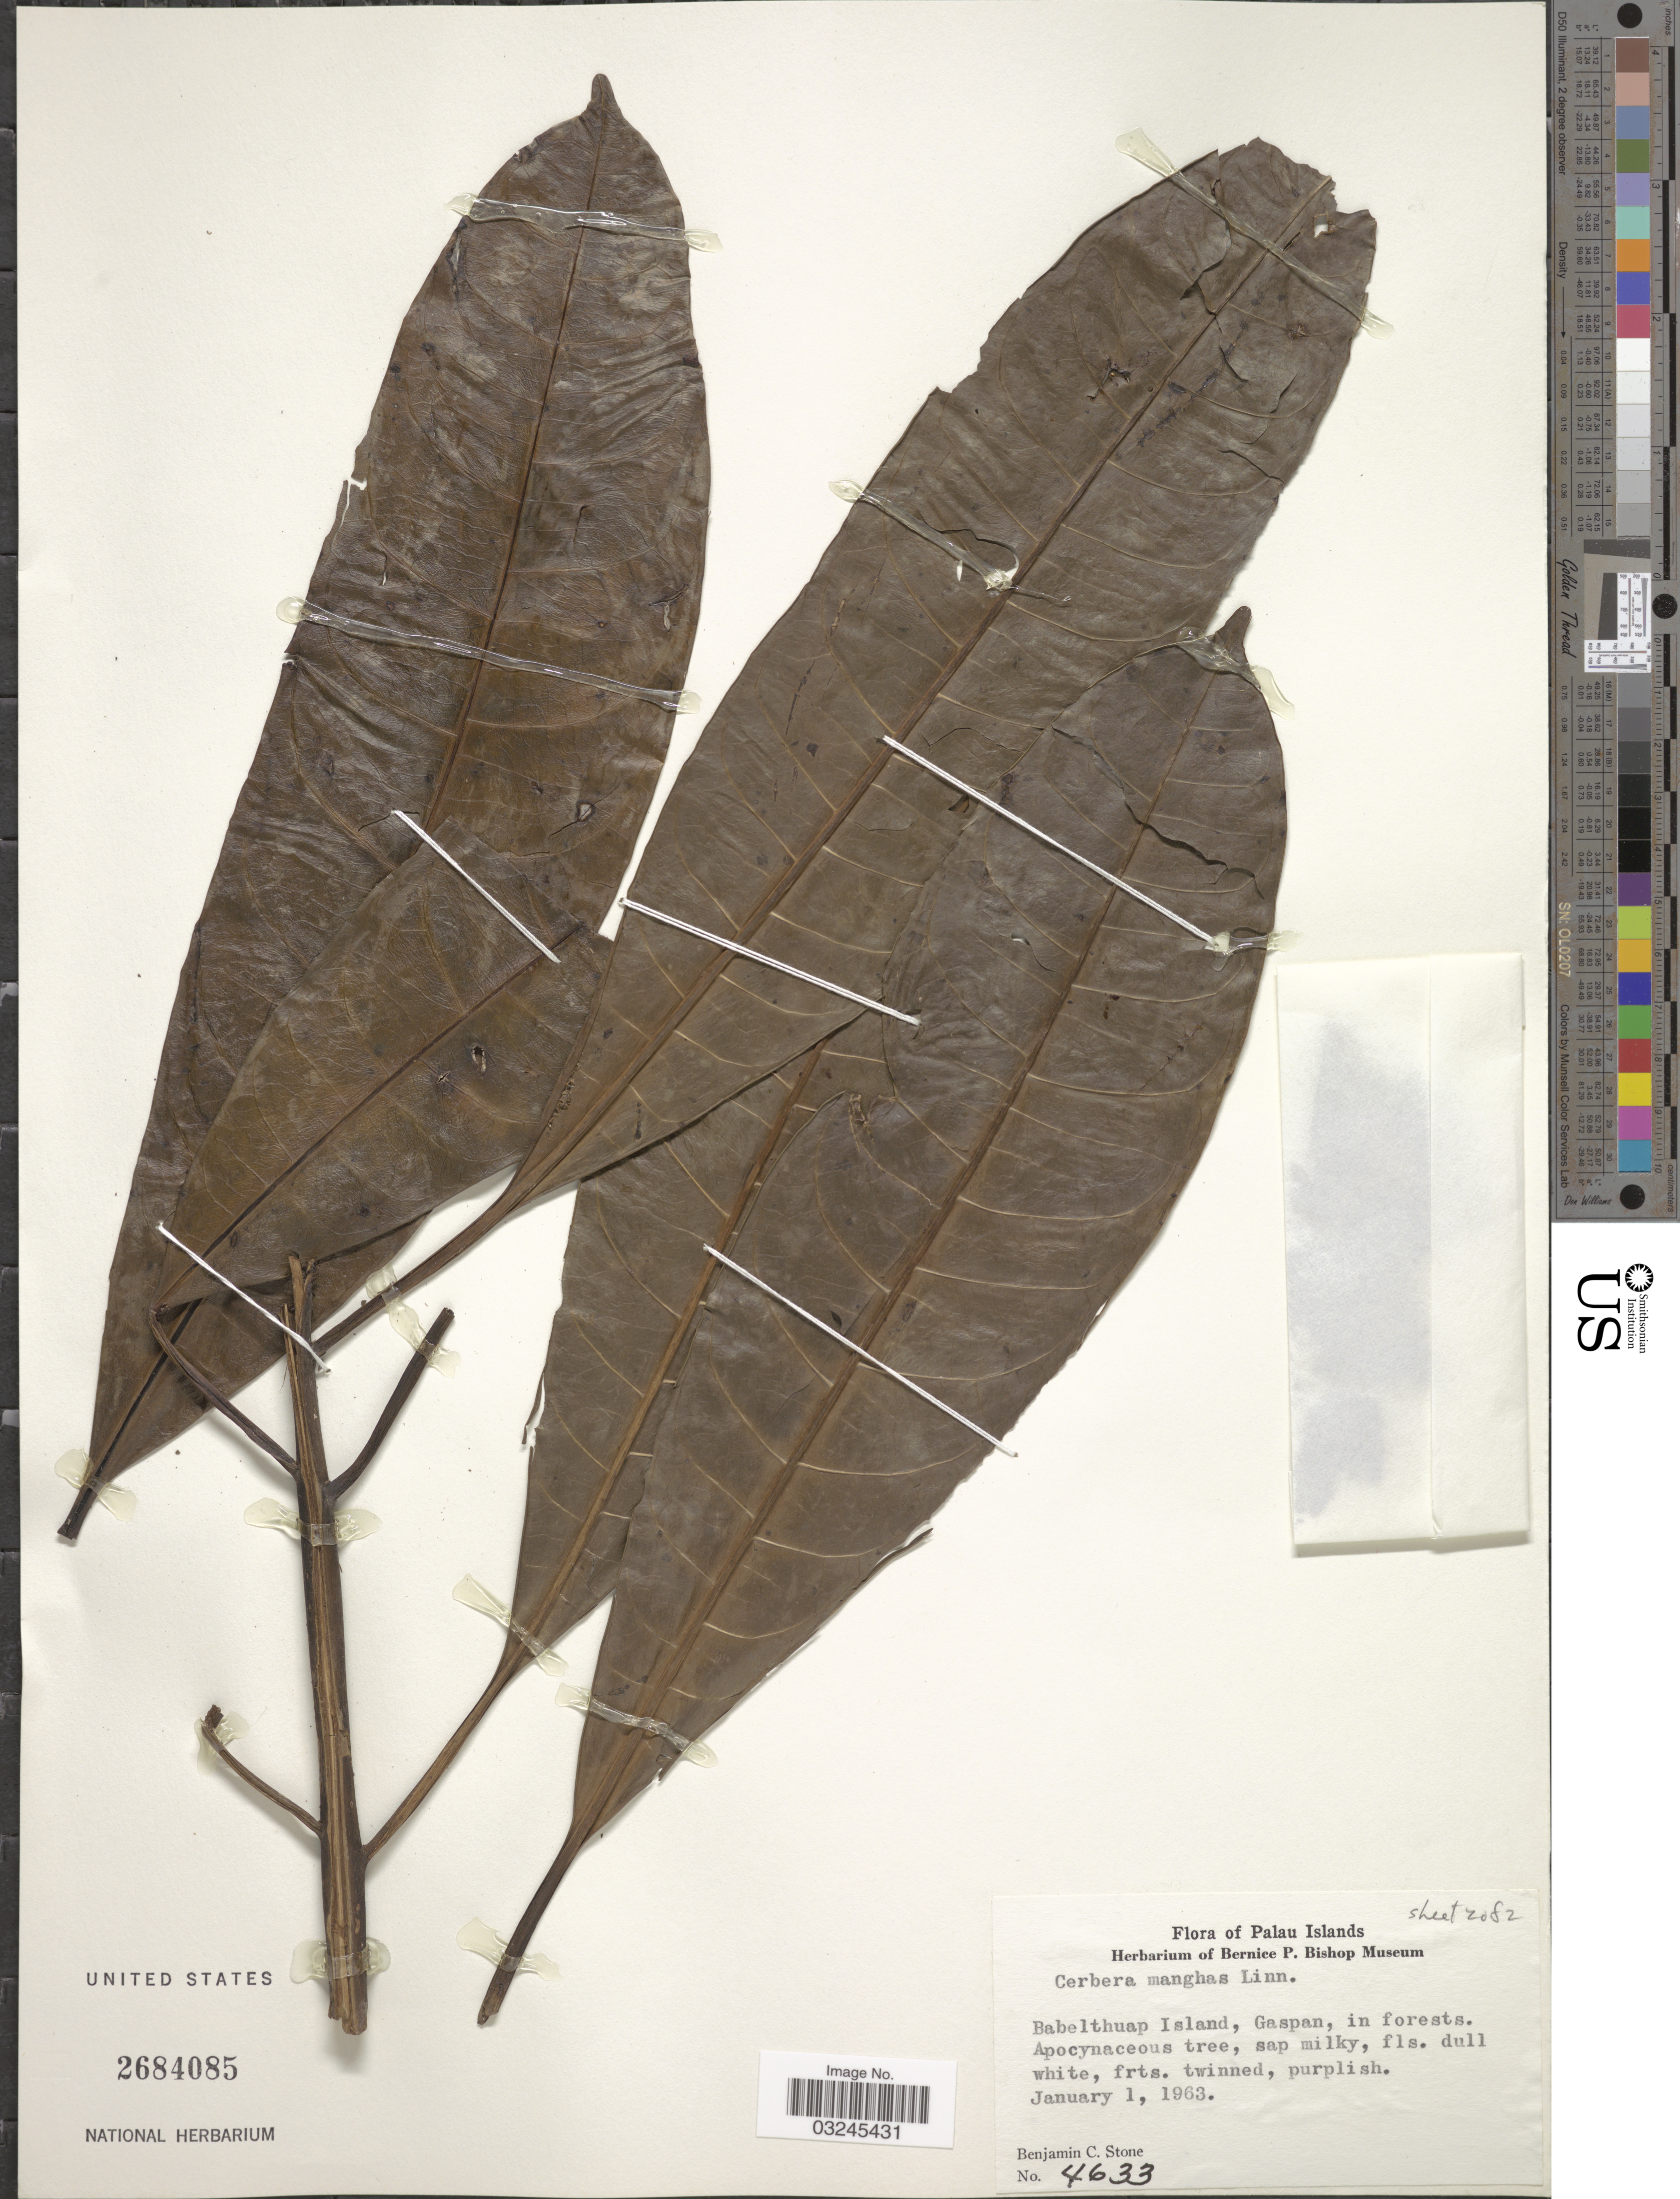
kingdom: Plantae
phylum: Tracheophyta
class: Magnoliopsida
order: Gentianales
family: Apocynaceae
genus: Cerbera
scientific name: Cerbera manghas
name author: L.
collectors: B. C. Stone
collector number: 4633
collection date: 1963-01-01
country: Palau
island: Babeldaob [Babelthuap]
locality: Palau Islands. Babelthuap Island, Gaspan.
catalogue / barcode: US 2684085